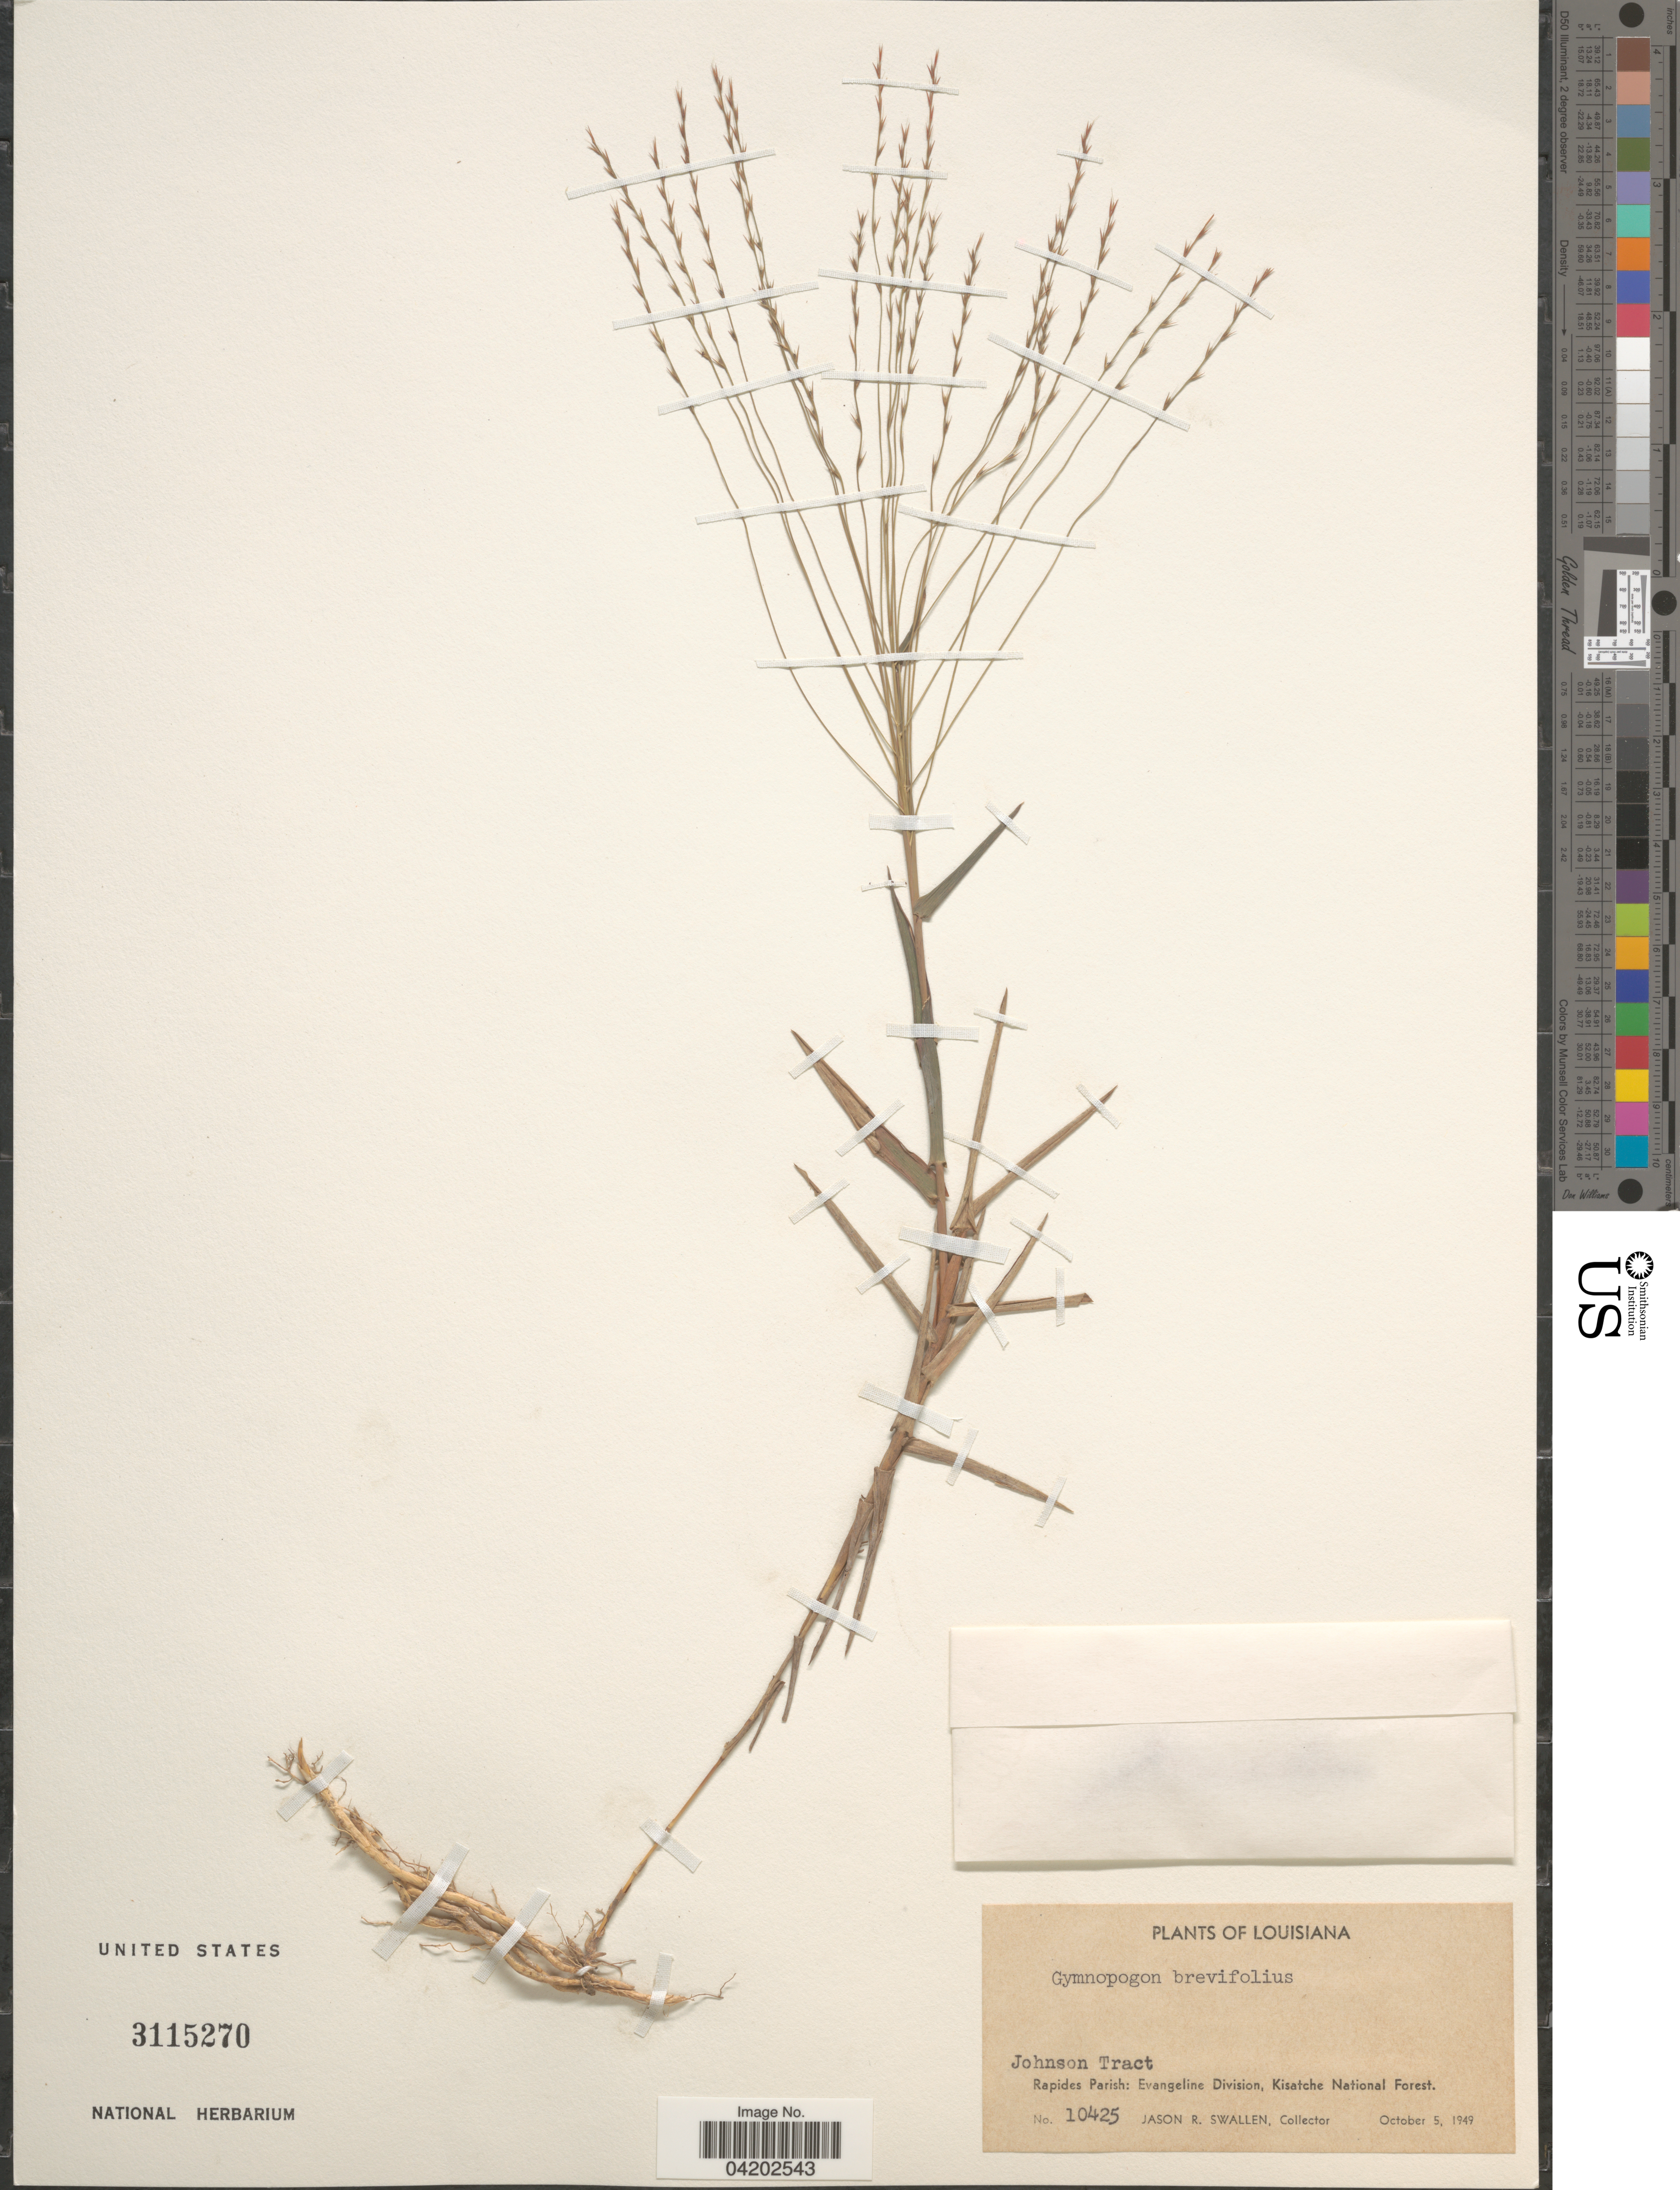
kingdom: Plantae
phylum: Tracheophyta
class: Liliopsida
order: Poales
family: Poaceae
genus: Gymnopogon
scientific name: Gymnopogon brevifolius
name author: Trin.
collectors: J. R. Swallen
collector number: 10425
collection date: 1949-10-05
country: United States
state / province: Louisiana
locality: Johnson Tract. Rapides Parish: Evangeline Division, Kisatche National Forest,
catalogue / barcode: US 3115270